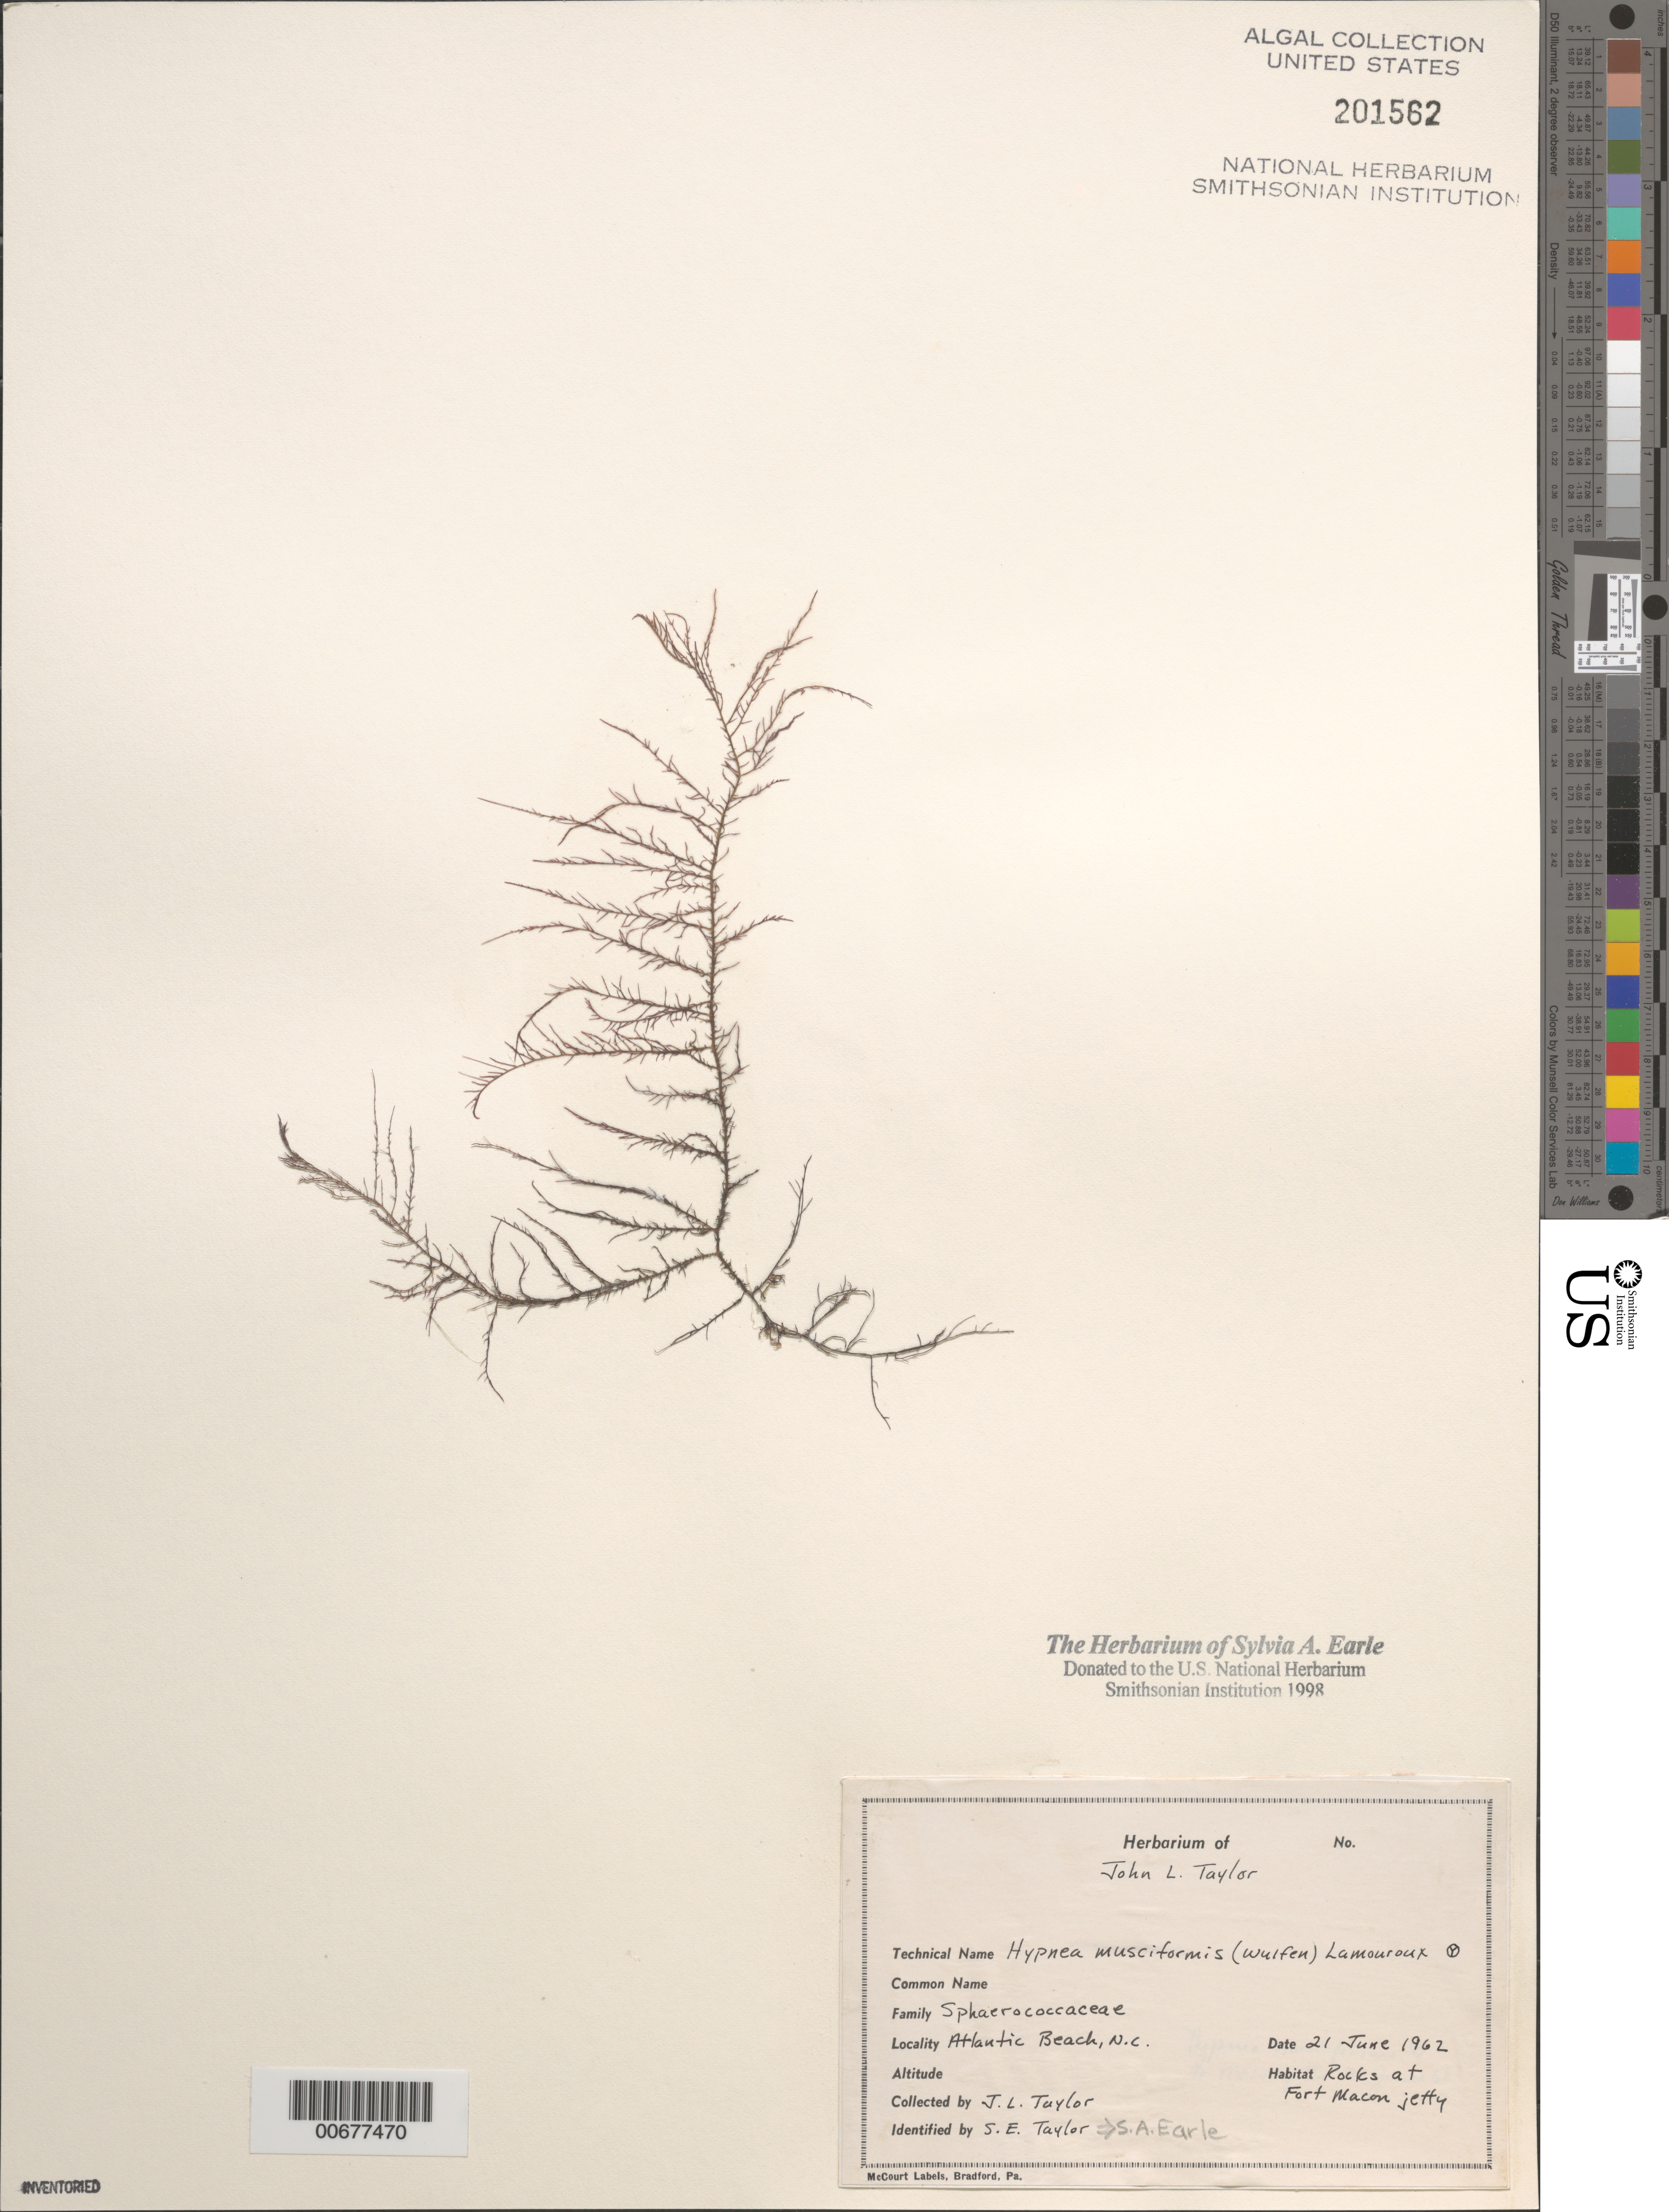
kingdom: Plantae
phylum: Rhodophyta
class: Florideophyceae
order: Gigartinales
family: Cystocloniaceae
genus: Hypnea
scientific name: Hypnea musciformis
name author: (Wulfen) J.V.Lamouroux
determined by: Earle, S. A.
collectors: J. L. Taylor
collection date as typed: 21 Jun 1962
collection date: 1962-06-21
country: United States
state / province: North Carolina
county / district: Carteret County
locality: Atlantic Beach, Fort Macon jetty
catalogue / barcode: US 201562